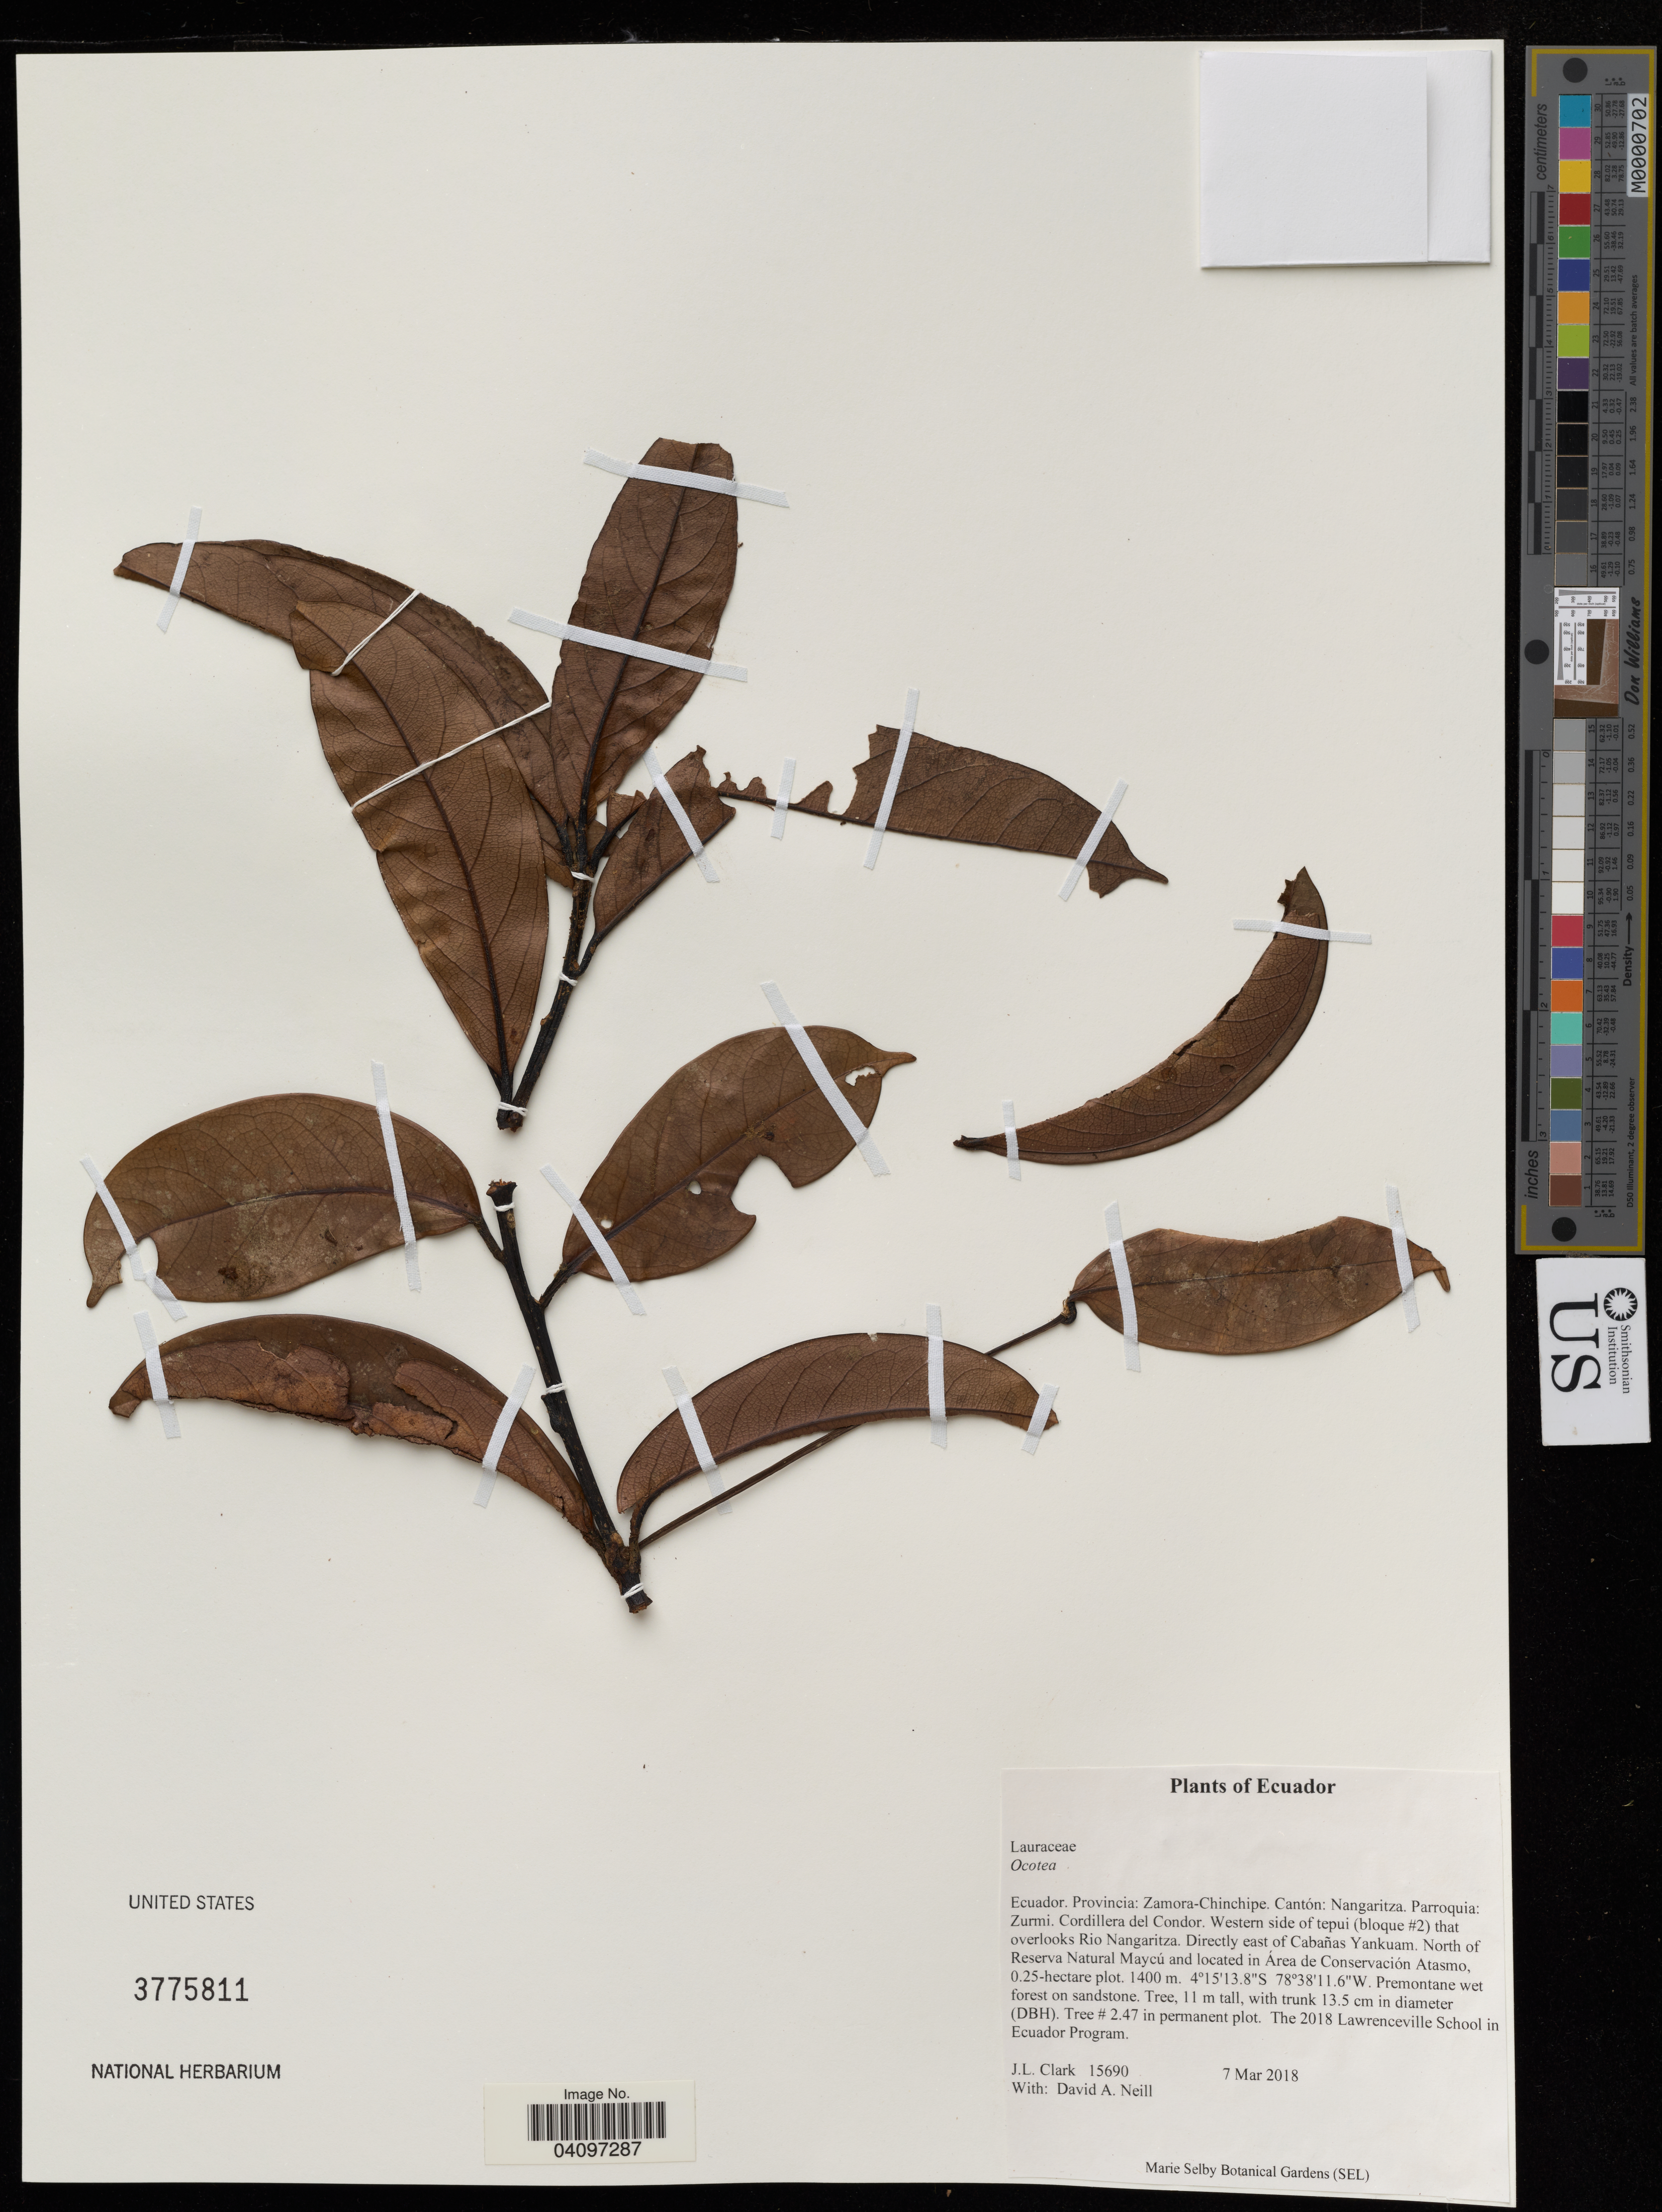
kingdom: Plantae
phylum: Tracheophyta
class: Magnoliopsida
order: Laurales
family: Lauraceae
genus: Ocotea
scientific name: Ocotea sp.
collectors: J. Clark & D. A. Neill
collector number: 15690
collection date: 2018-03-07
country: Ecuador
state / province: Zamora-Chinchipe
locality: Cantón: Nangaritza. Parroquia: Zurmi. Cordillera del Condor. Western side of tepui (bloque #2) that overlooks Rio Nangaritza. Directly east of Cabañas Yankuam. North of Reserva Natural Maycú and located in Área de Conservación Atasmo, 0.25-hectare plot.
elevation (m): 1400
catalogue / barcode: US 3775811